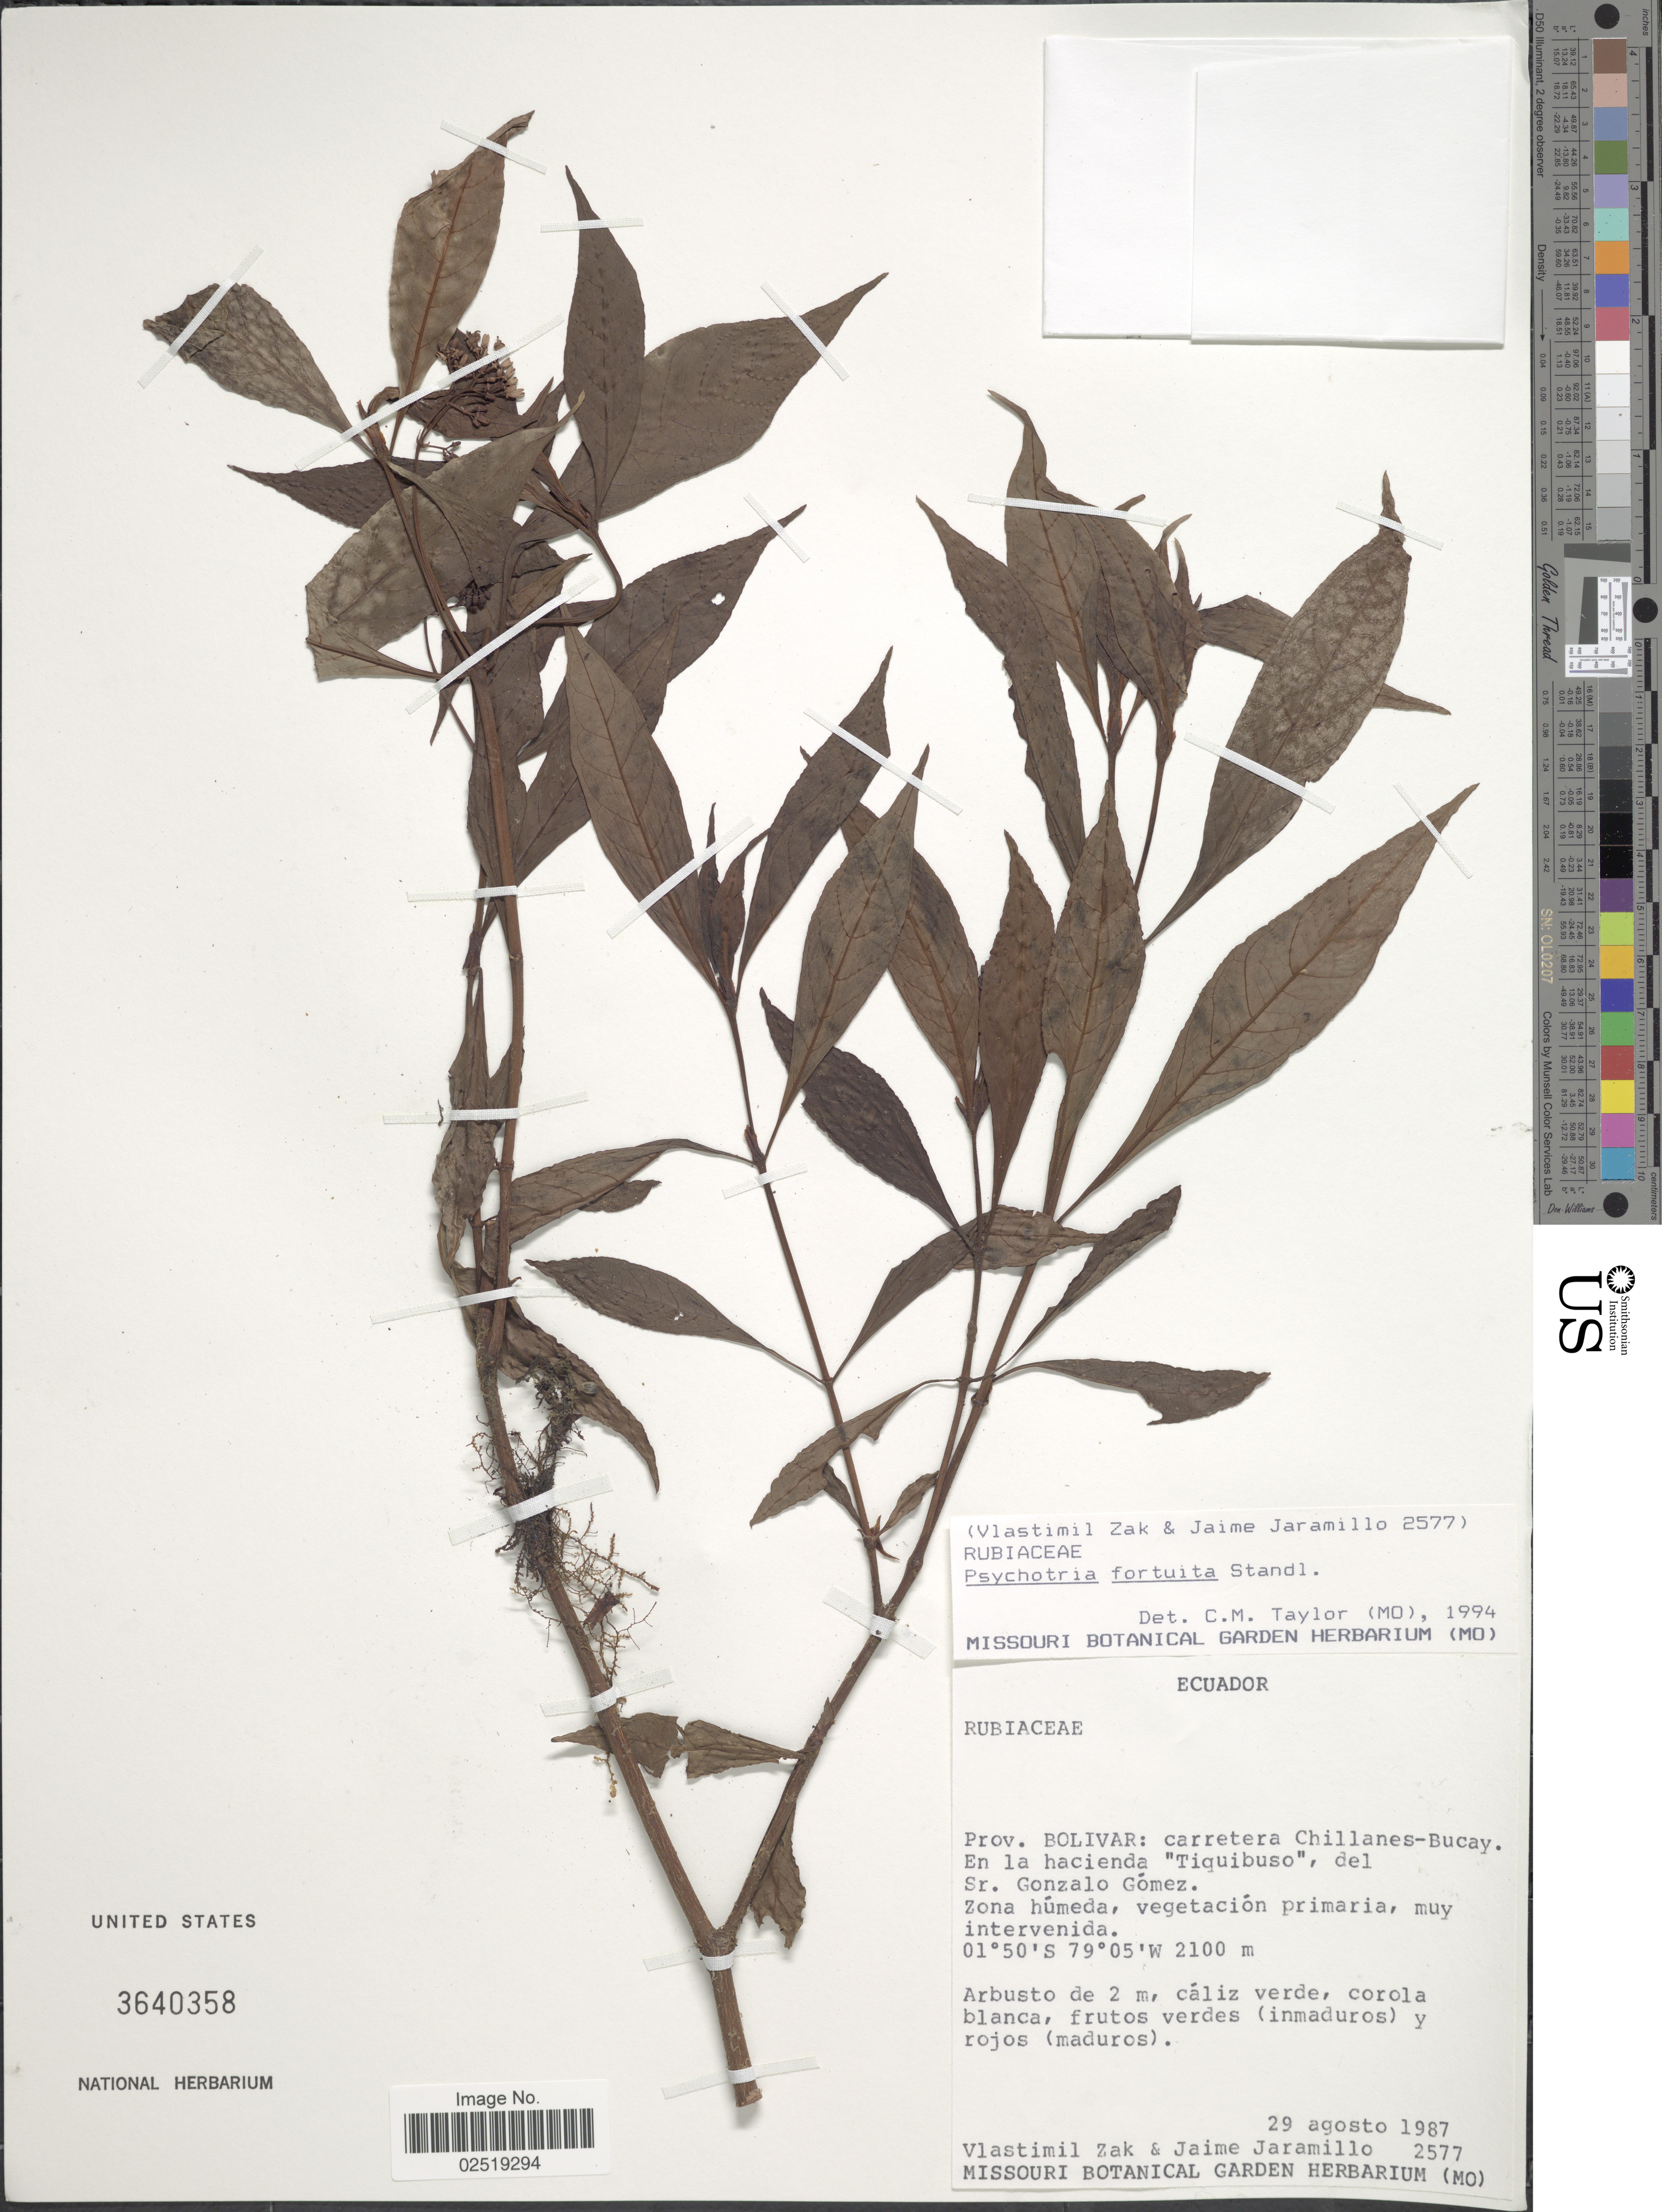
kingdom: Plantae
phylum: Tracheophyta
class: Magnoliopsida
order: Gentianales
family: Rubiaceae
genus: Psychotria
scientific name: Psychotria fortuita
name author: Standl.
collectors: V. Zak & J. Jaramillo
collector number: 2577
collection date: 1987-08-29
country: Ecuador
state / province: Bolívar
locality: Prov. Bolivar: carretera Chillanes-Bucay. En la hacienda "Tiquibuso", del Sr. Gonzalo Gomez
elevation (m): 2100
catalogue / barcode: US 3640357